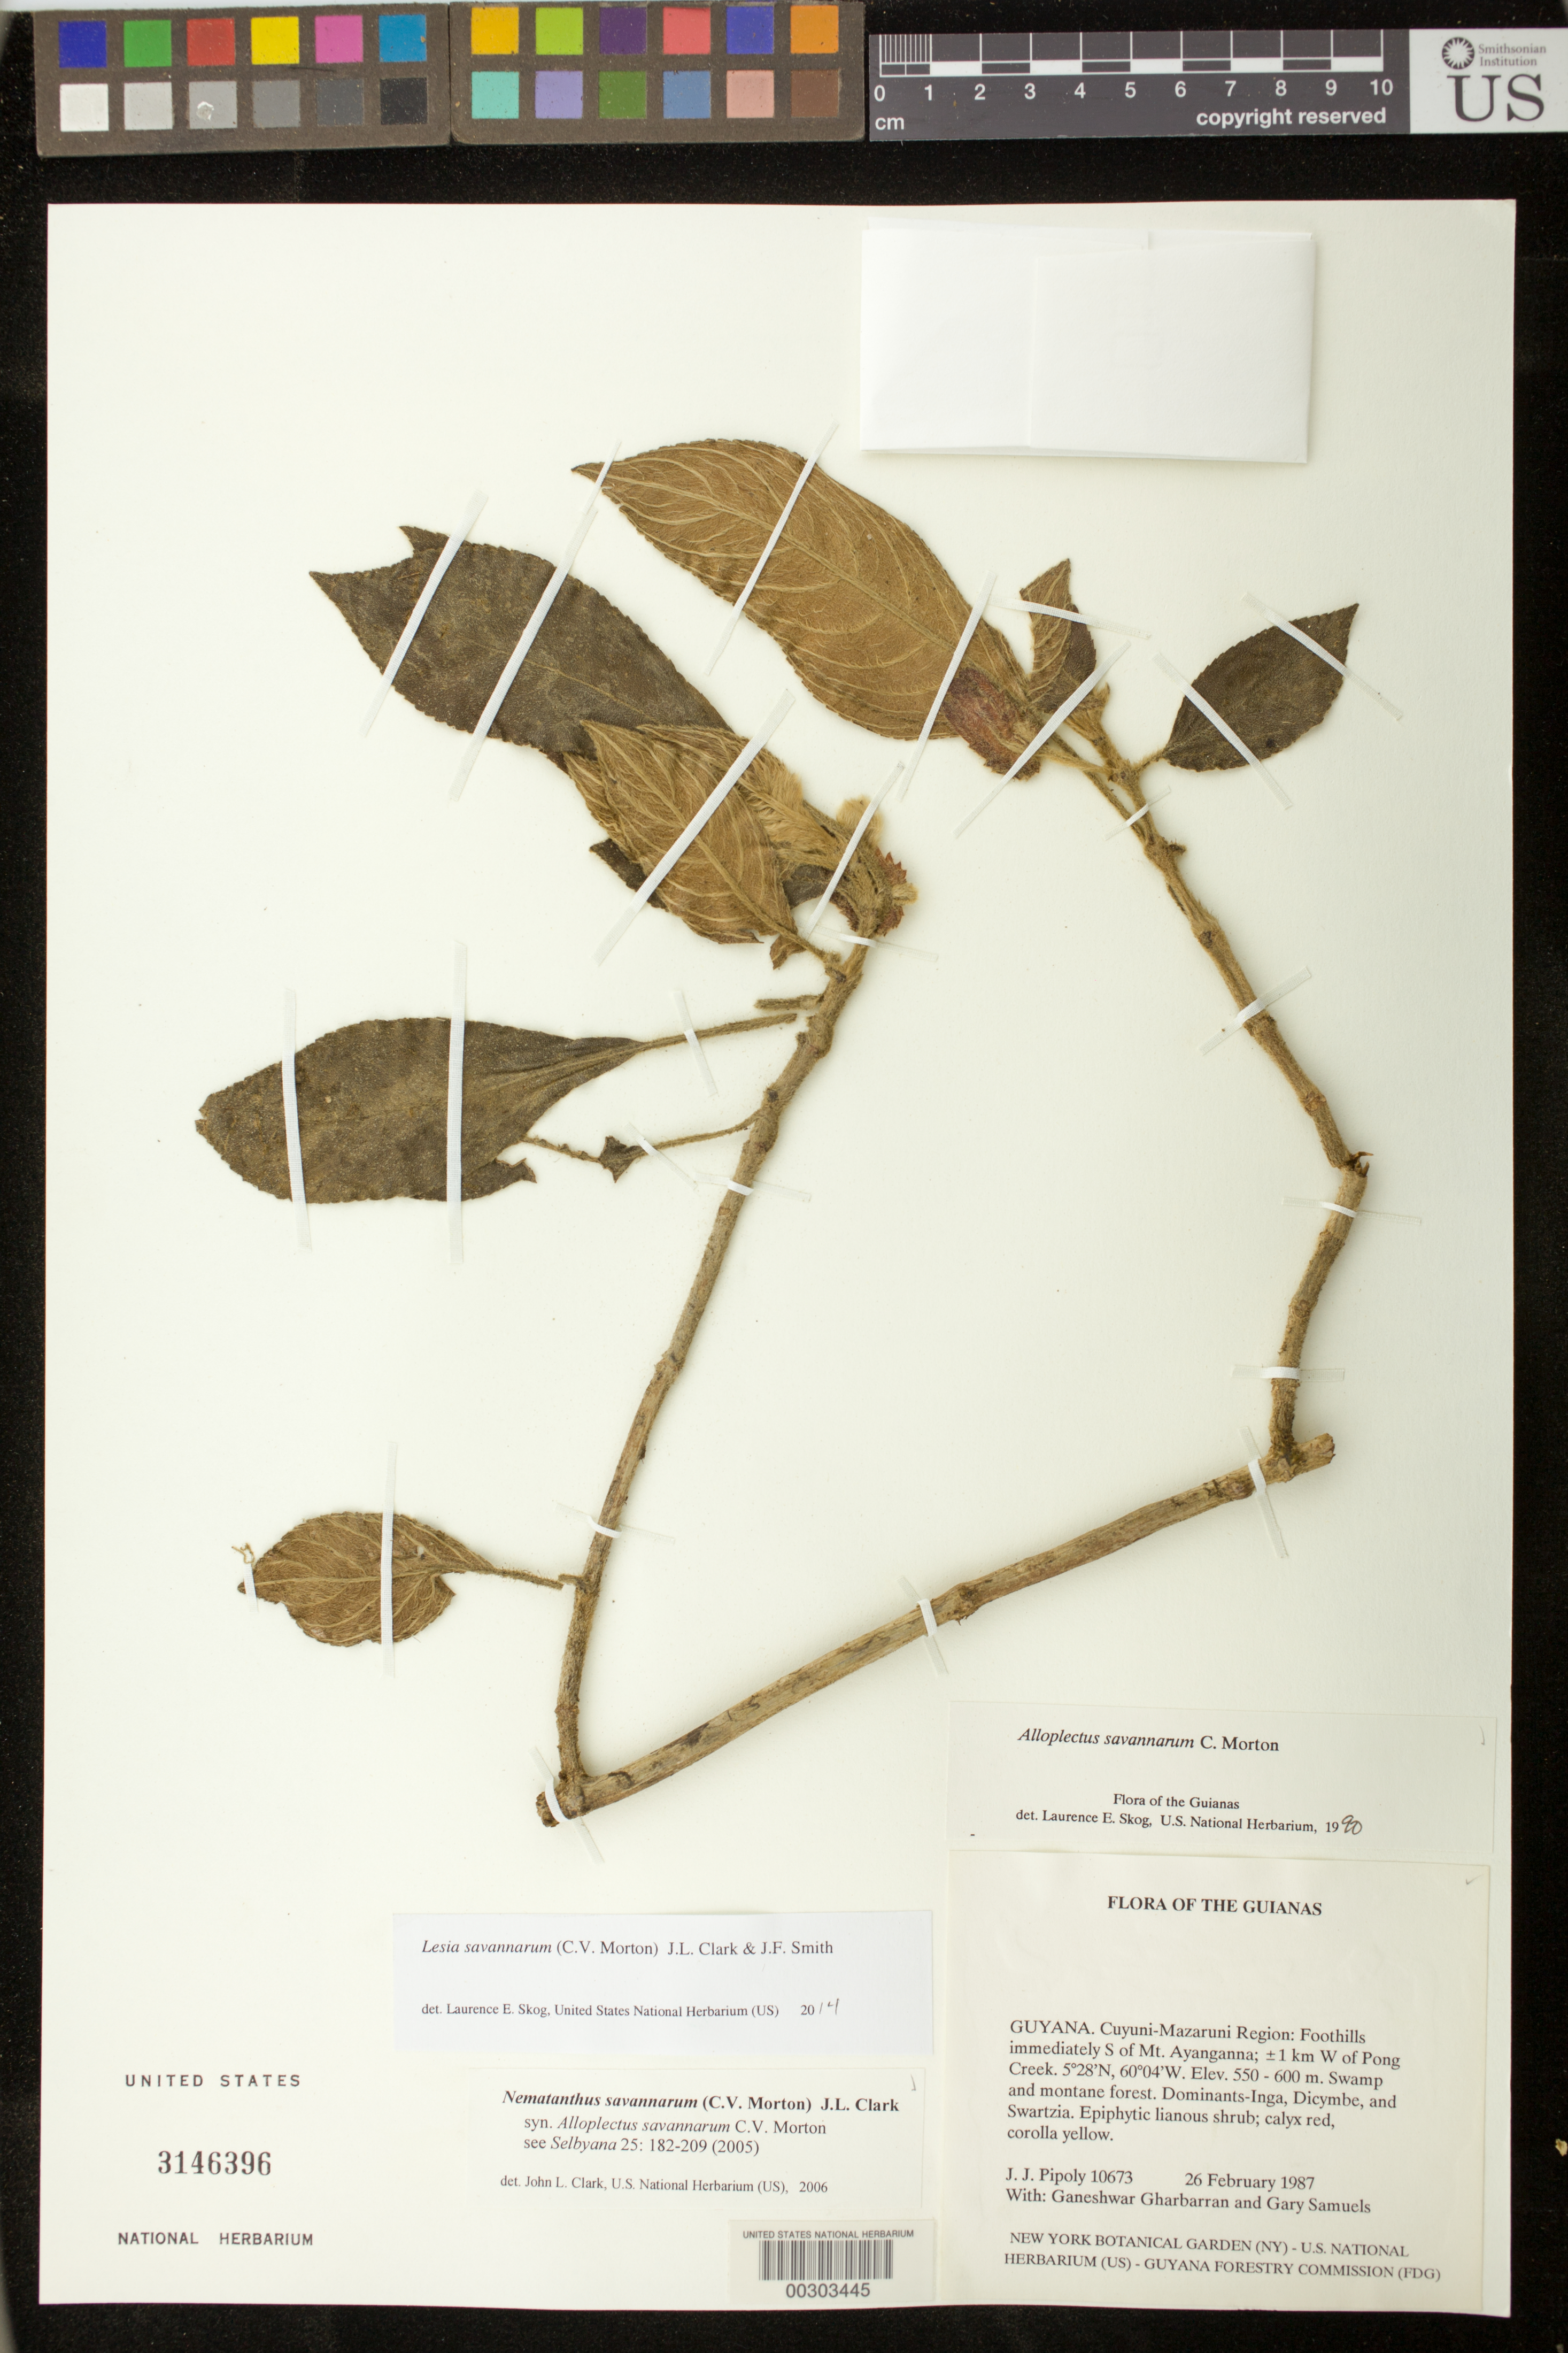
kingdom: Plantae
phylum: Tracheophyta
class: Magnoliopsida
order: Lamiales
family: Gesneriaceae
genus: Lesia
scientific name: Lesia savannarum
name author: (C.V. Morton) J.L. Clark & J.F. Sm.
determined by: Skog, Laurence E.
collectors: J. J. Pipoly, G. Gharbarran & G. Samuels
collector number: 10673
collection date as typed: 26 Feb 1987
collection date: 1987-02-26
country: Guyana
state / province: Cuyuni-Mazaruni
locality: Foothills immediately S of Mt. Ayanganna, ca. 1 km W of Pong Creek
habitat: Swamp and montane forest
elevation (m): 550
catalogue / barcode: US 3146396